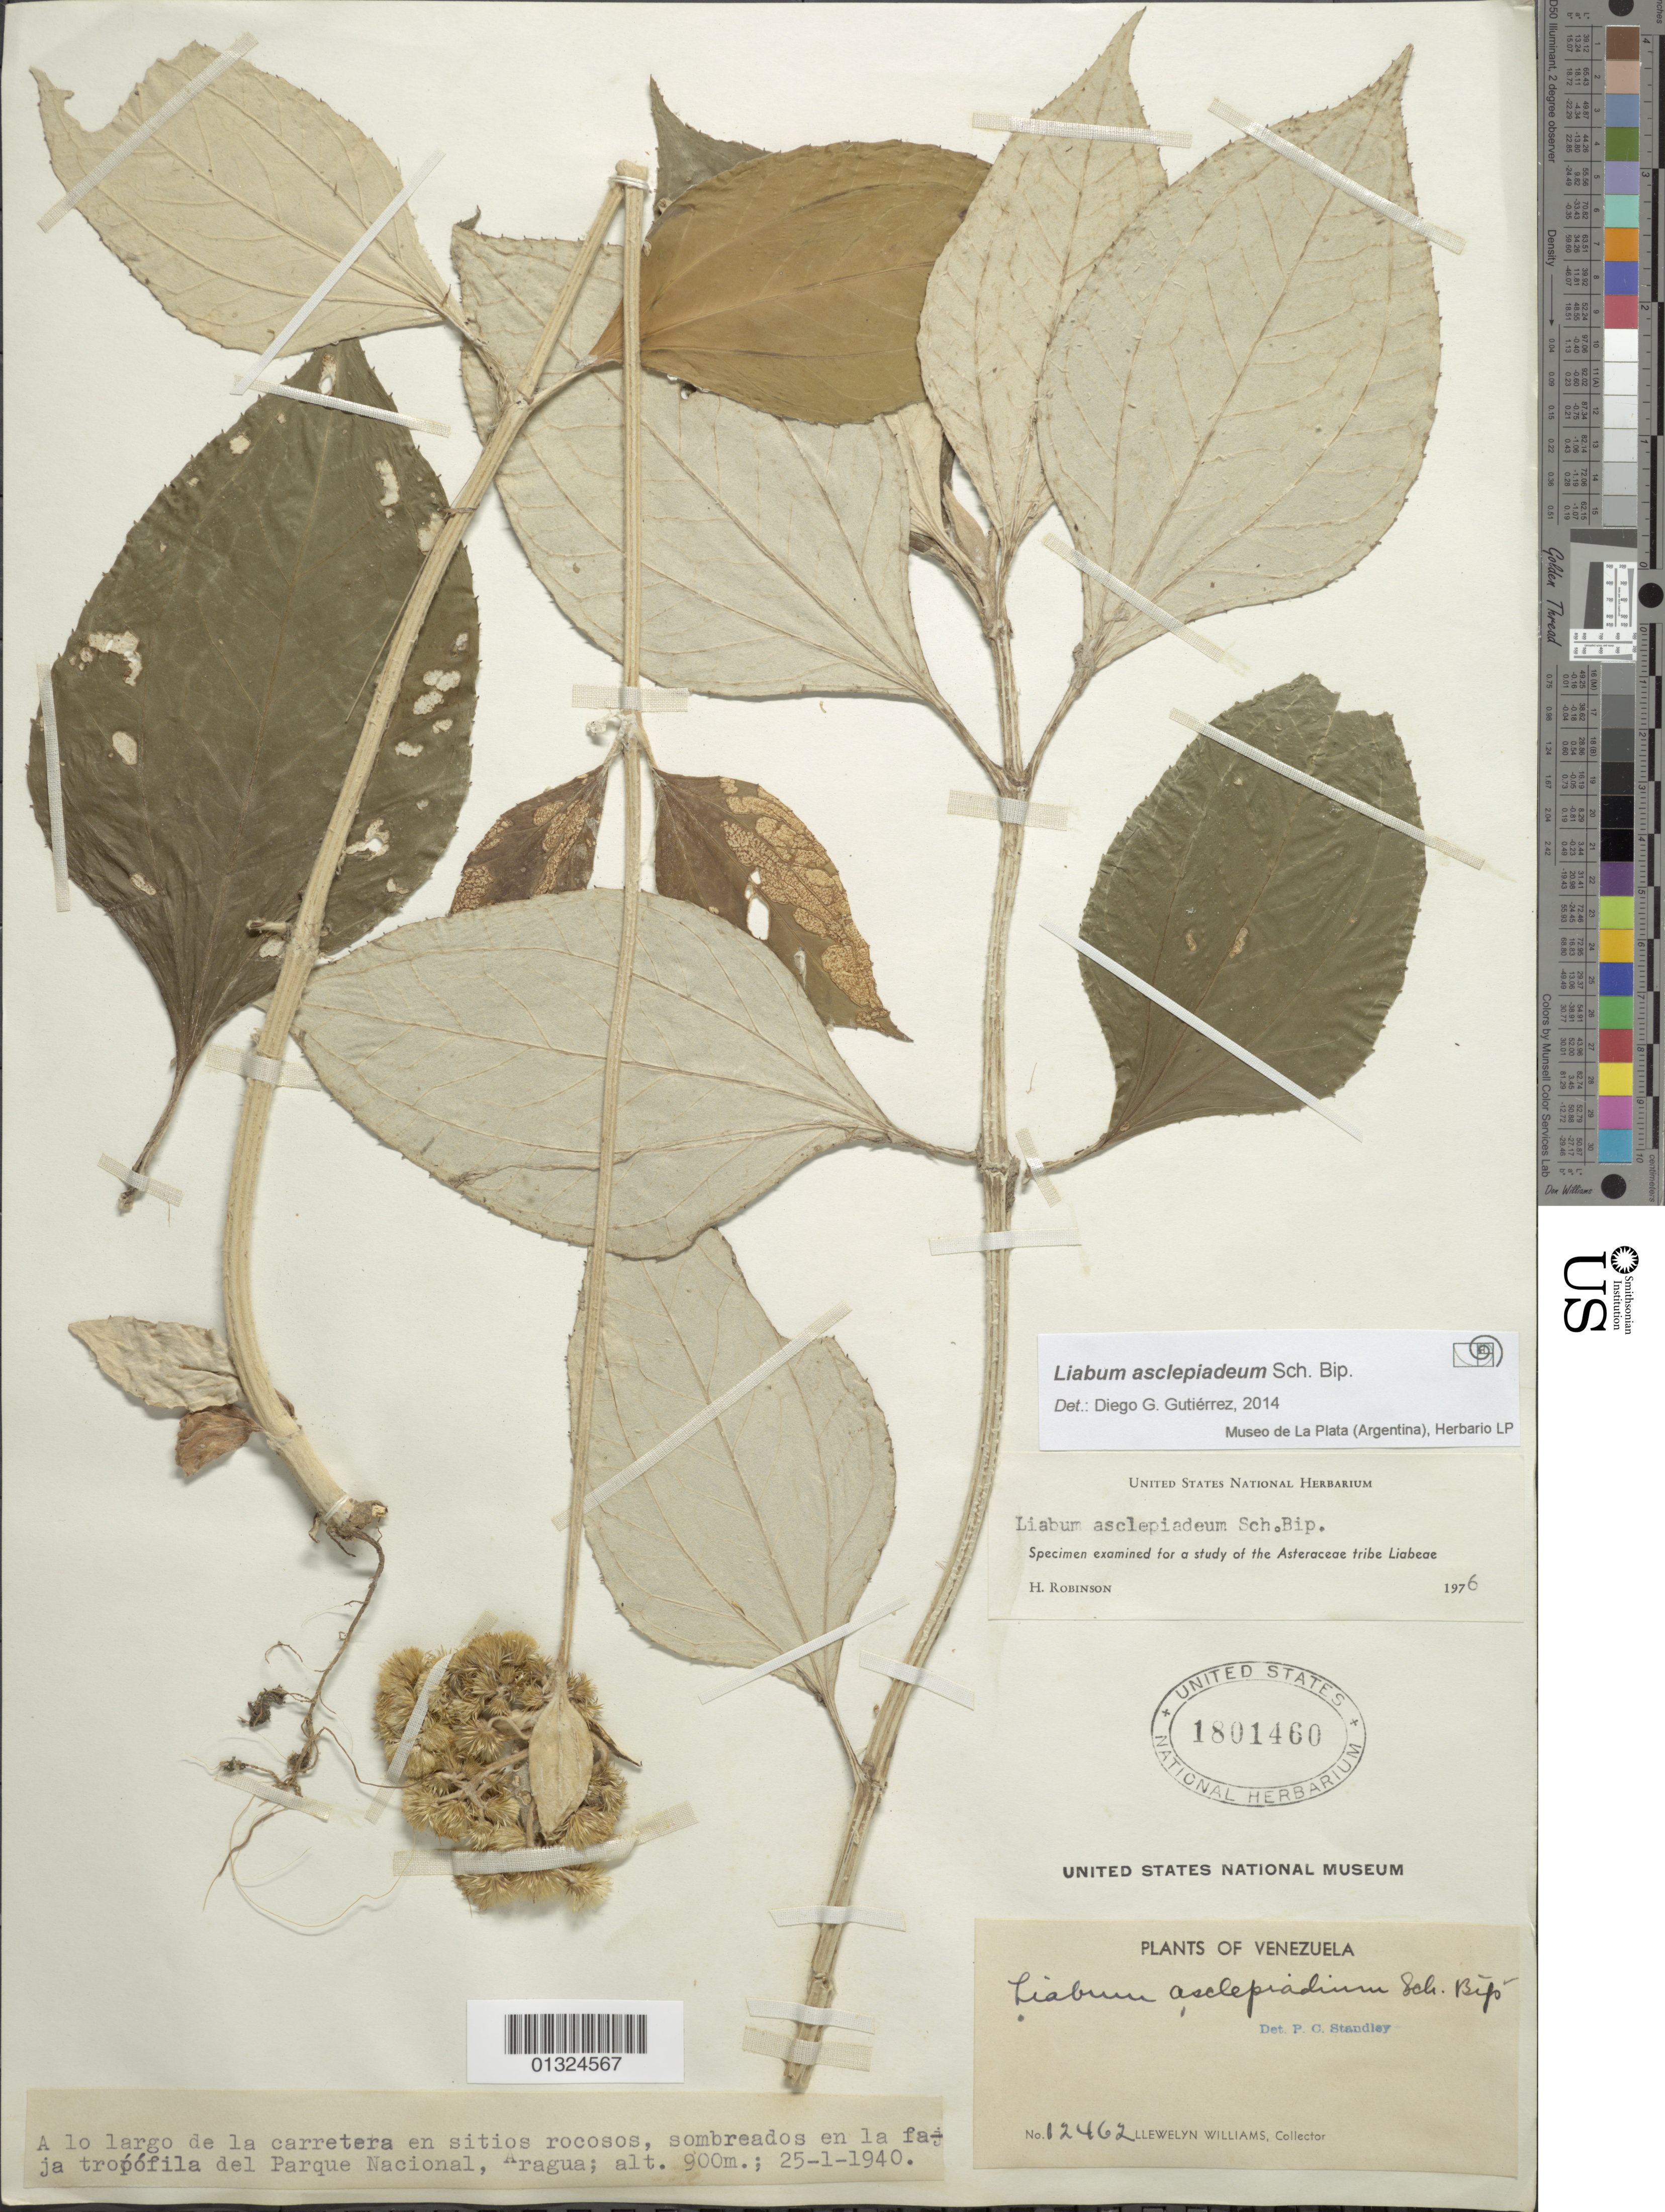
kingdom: Plantae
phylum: Tracheophyta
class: Magnoliopsida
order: Asterales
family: Asteraceae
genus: Liabum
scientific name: Liabum asclepiadeum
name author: Sch. Bip.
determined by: Gutierrez, D. G.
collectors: Ll. Williams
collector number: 12462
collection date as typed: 25 January 1940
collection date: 1940-01-25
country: Venezuela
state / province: Aragua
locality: Parque Nacional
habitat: A lo largo de la carretera en sitios rocosos, sombreados en la faja tropofila del parque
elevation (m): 900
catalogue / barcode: US 1801460